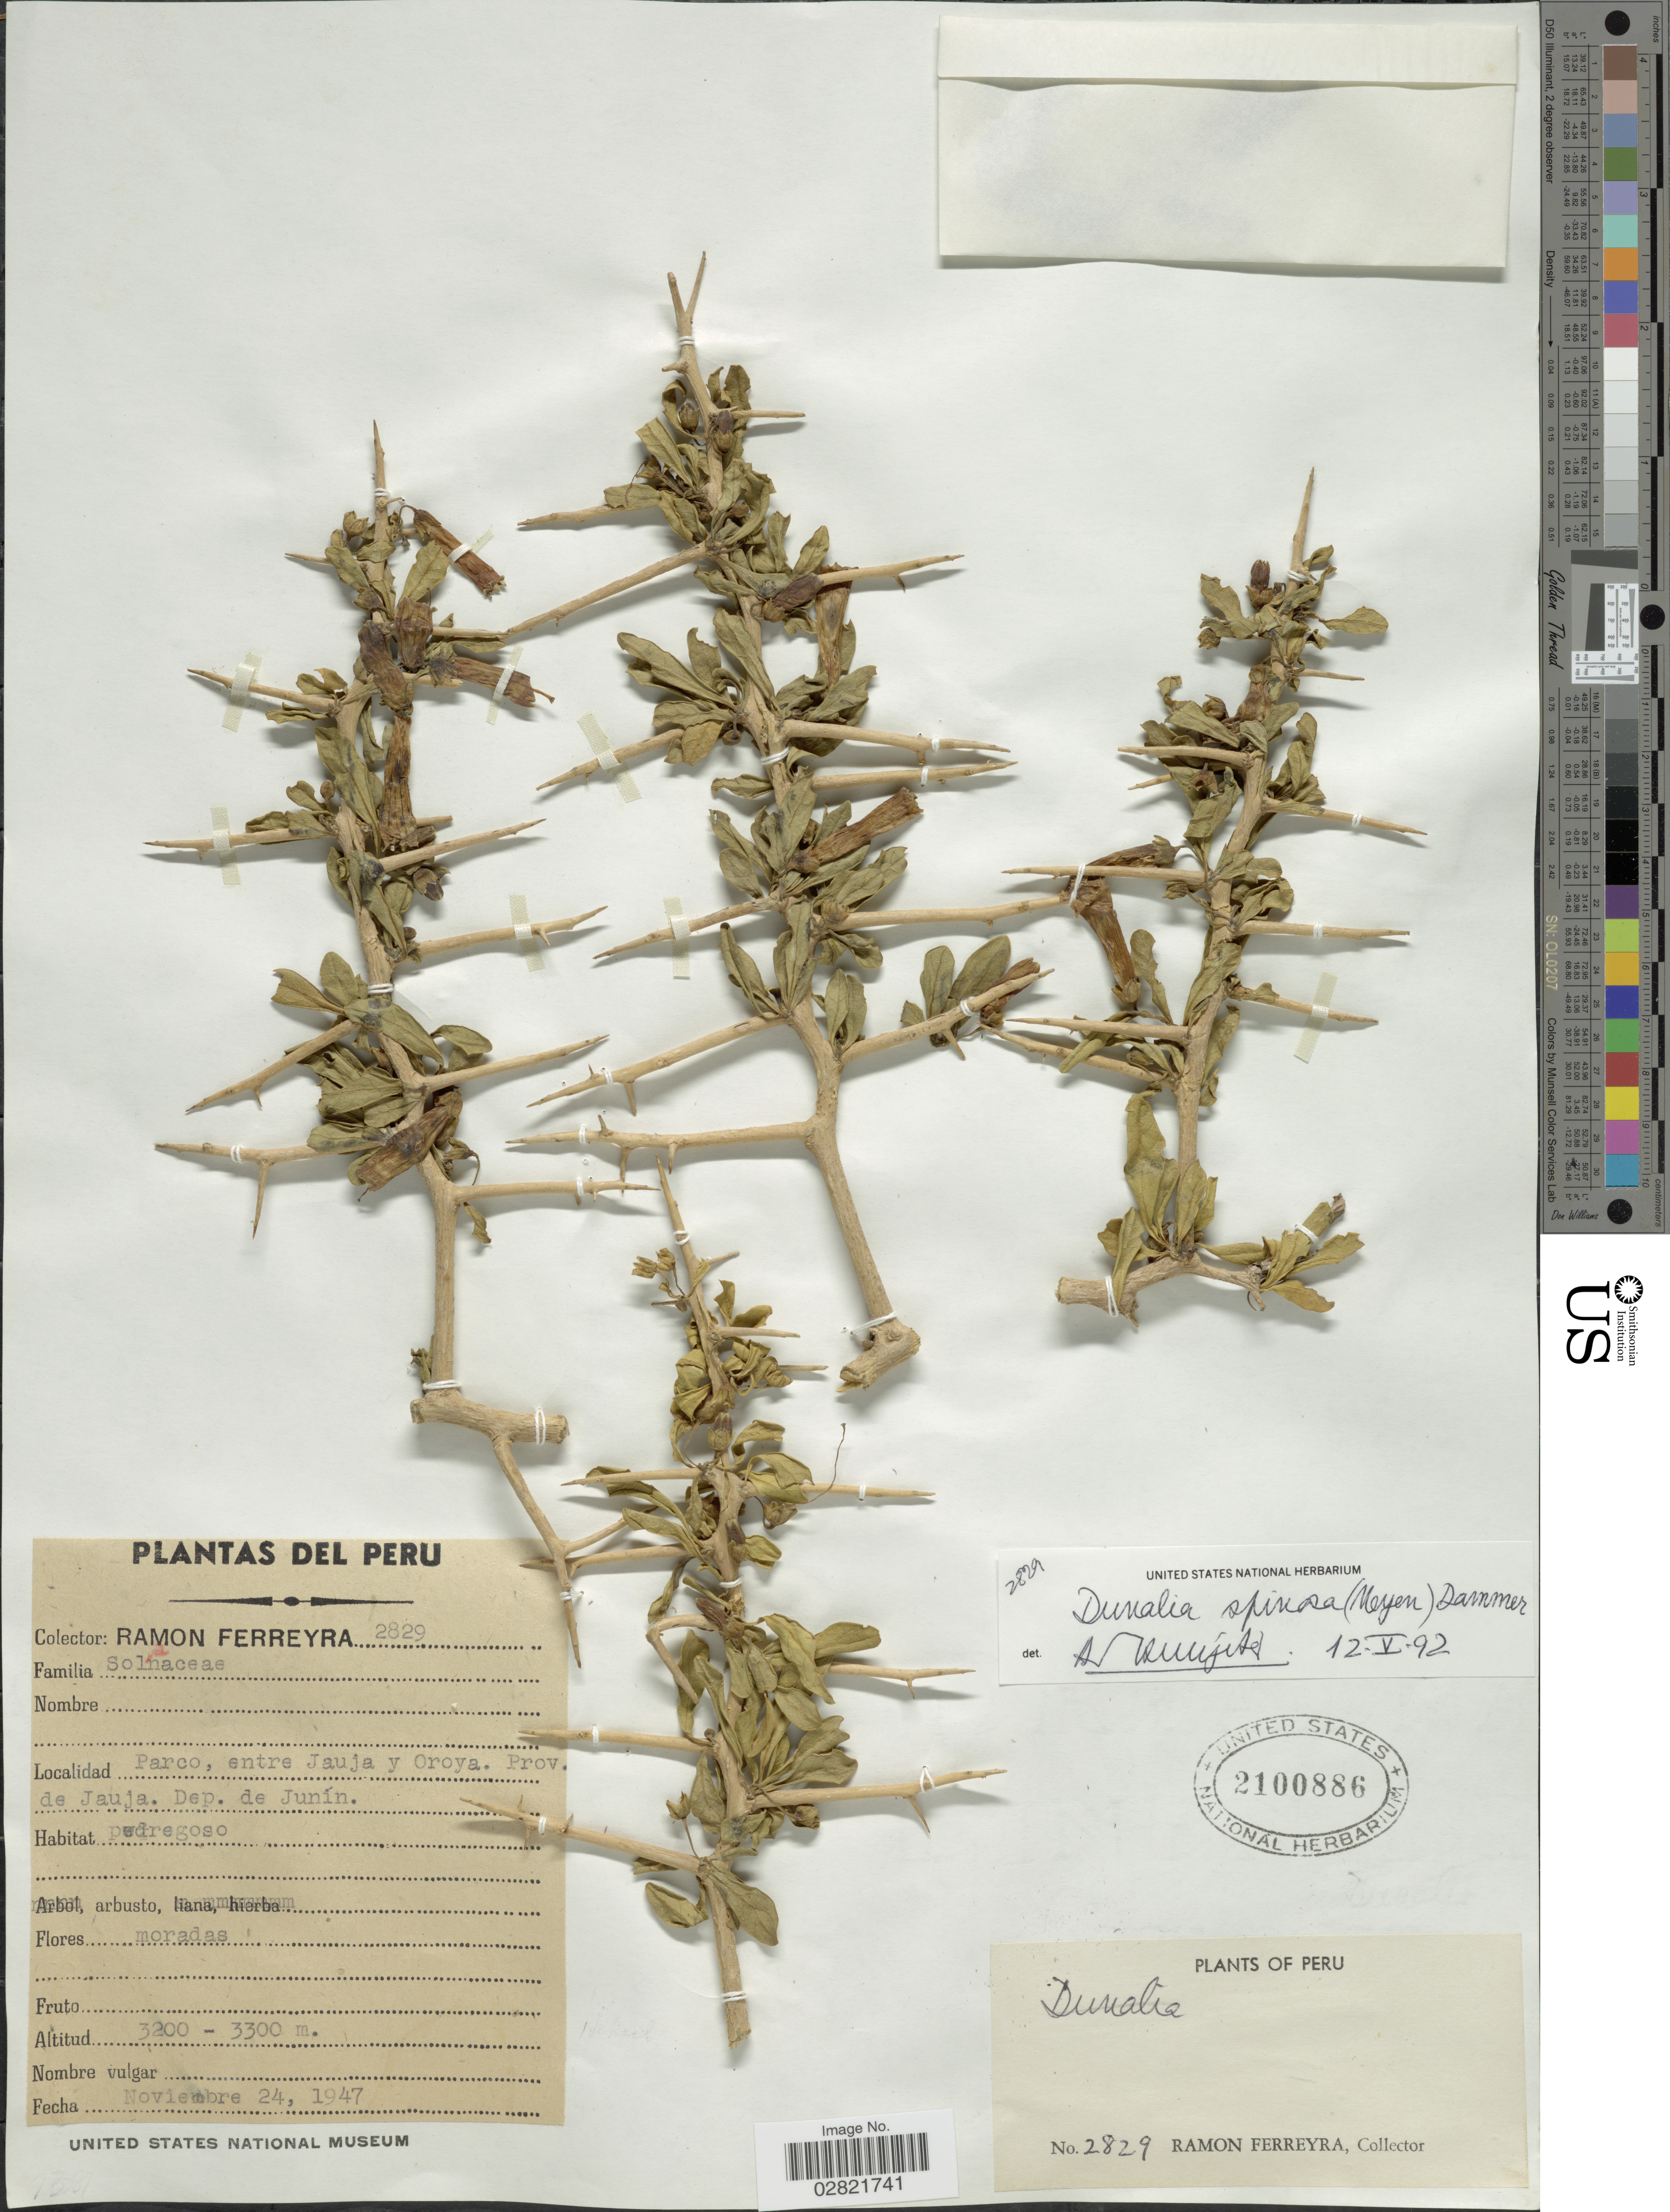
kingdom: Plantae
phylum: Tracheophyta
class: Magnoliopsida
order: Solanales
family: Solanaceae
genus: Dunalia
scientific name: Dunalia spinosa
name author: (Meyen) Dammer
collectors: R. A. Ferreyra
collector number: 2829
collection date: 1947-11-24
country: Peru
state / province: Junín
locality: Parco, entre Jauja y Oroya. Prov. de Jauja. Dep. de Junín.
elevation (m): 3200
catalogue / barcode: US 2100886